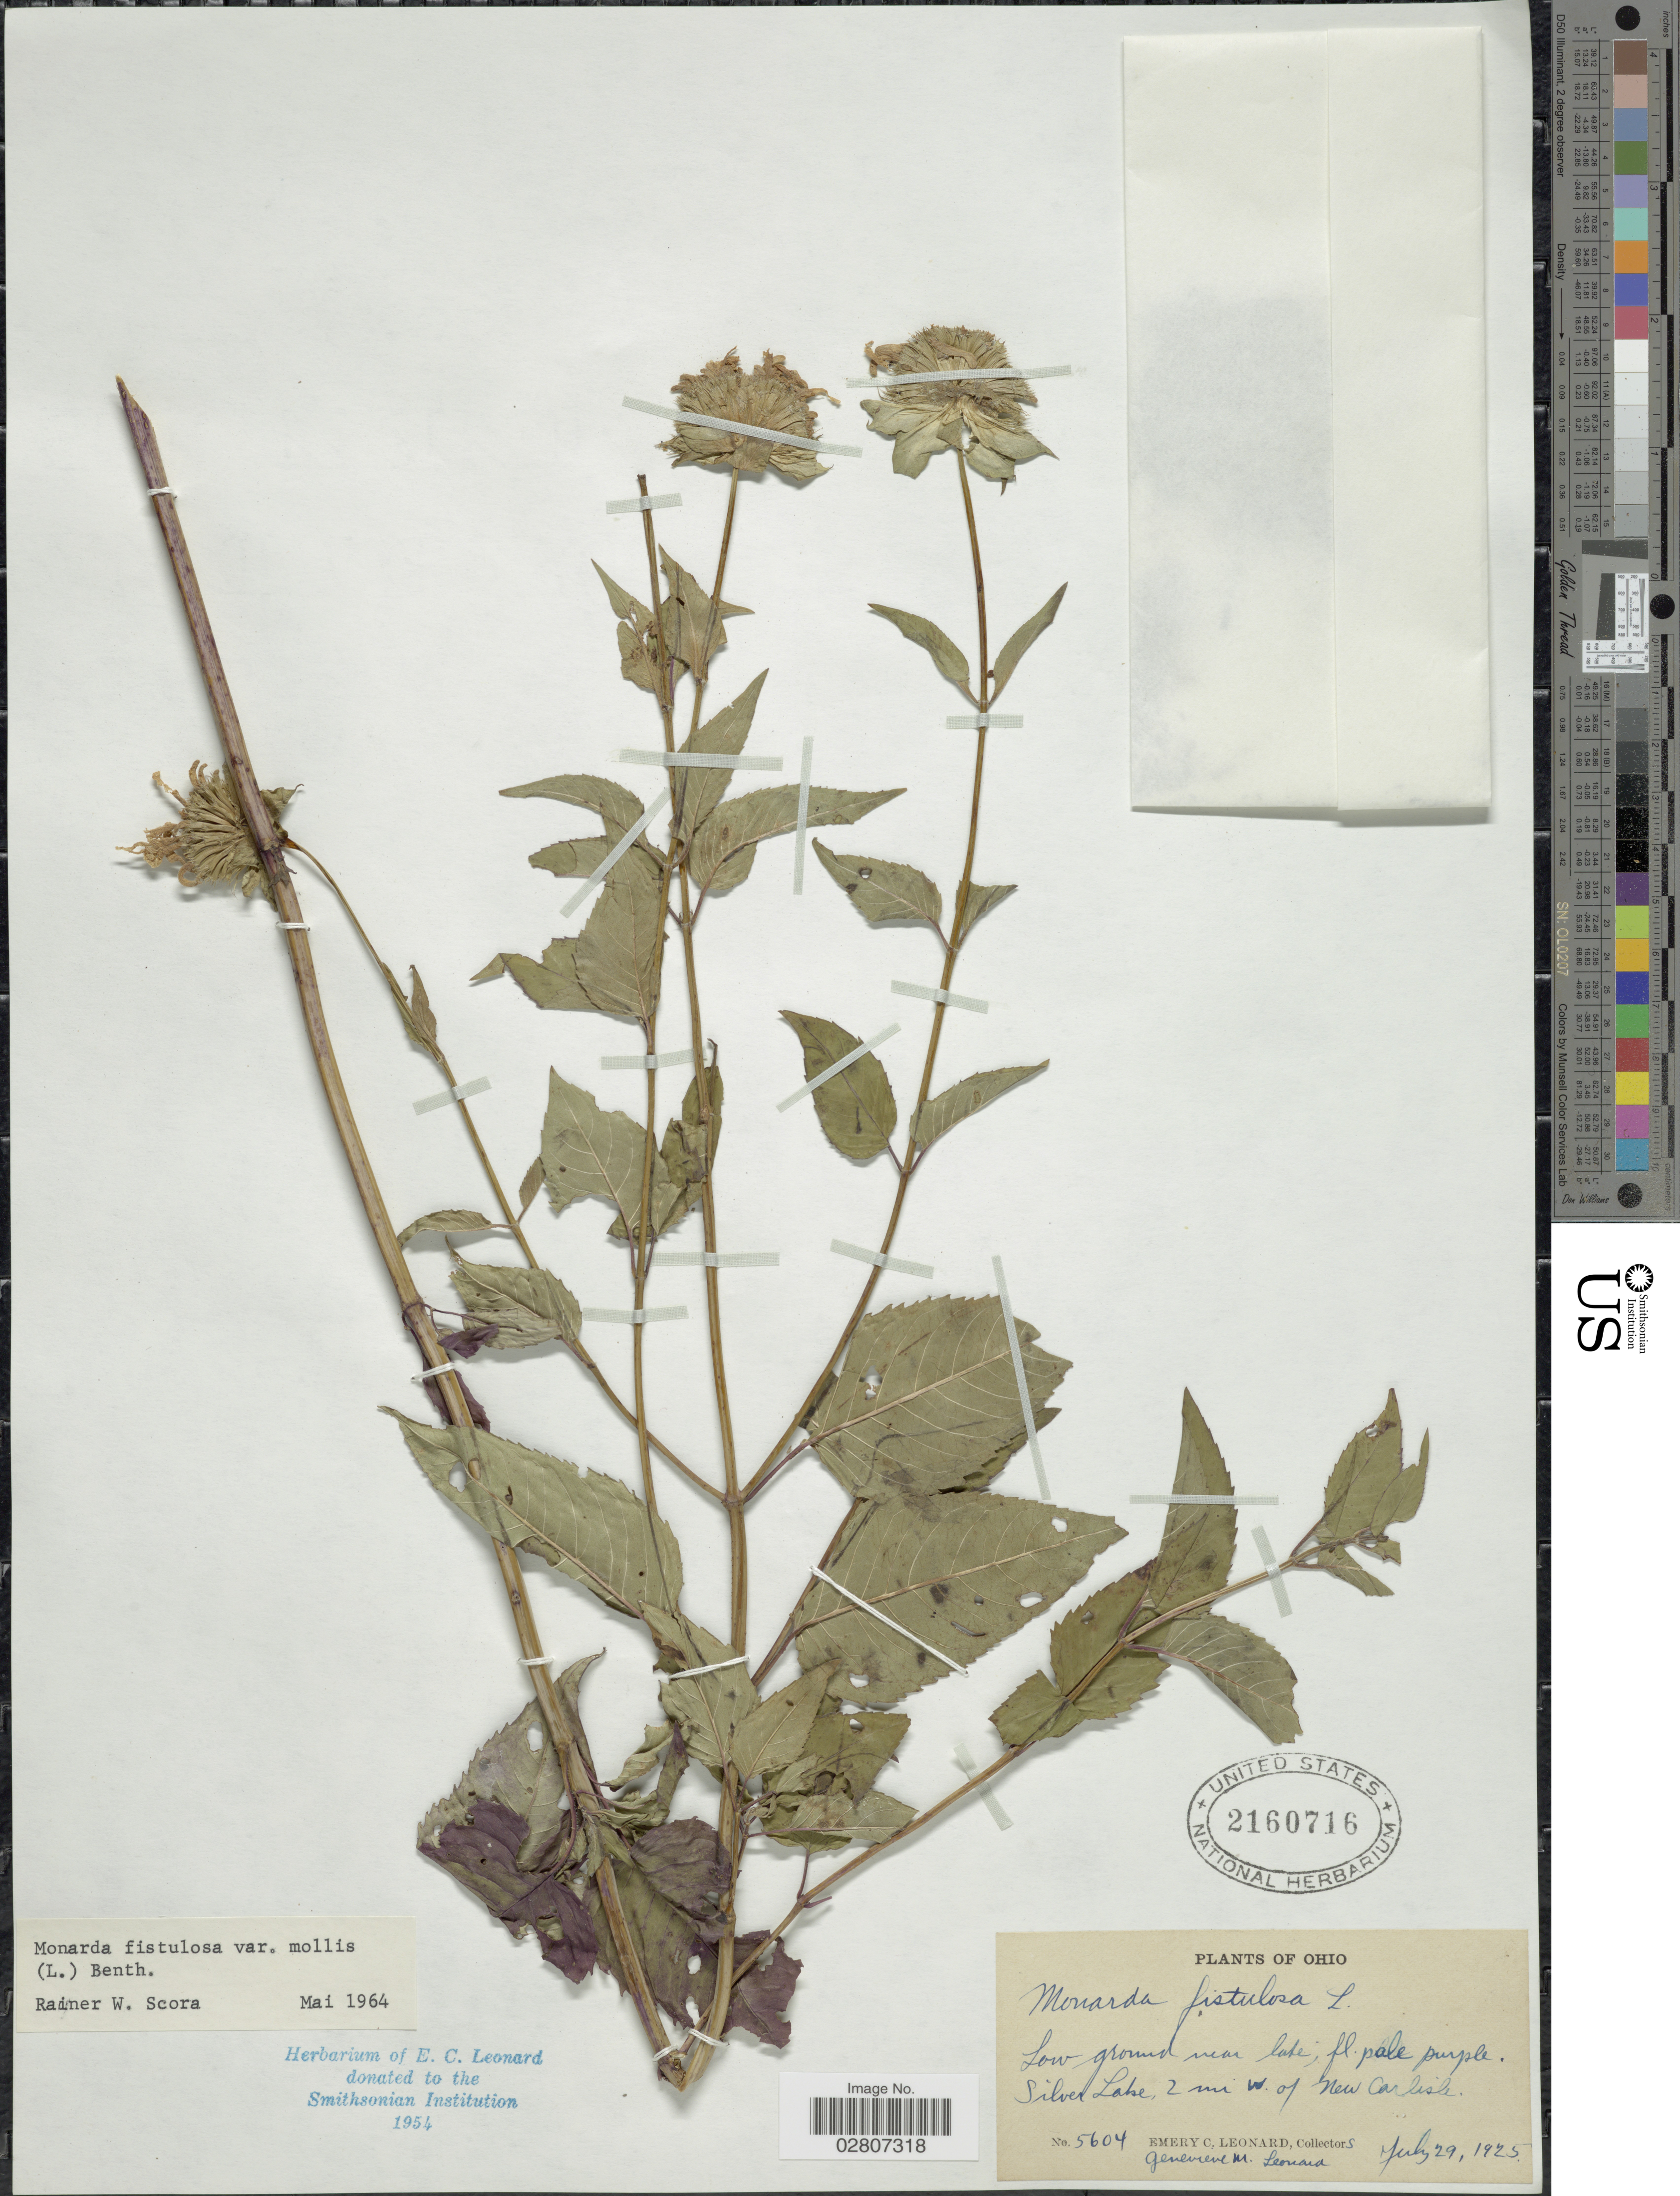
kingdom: Plantae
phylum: Tracheophyta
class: Magnoliopsida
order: Lamiales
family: Lamiaceae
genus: Monarda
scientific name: Monarda fistulosa var. mollis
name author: (L.) L.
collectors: E. C. Leonard & G. M. Leonard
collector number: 5604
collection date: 1925-07-29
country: United States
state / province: Ohio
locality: Silver Lake, 2 mi W. of New Carlisle.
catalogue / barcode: US 2160716